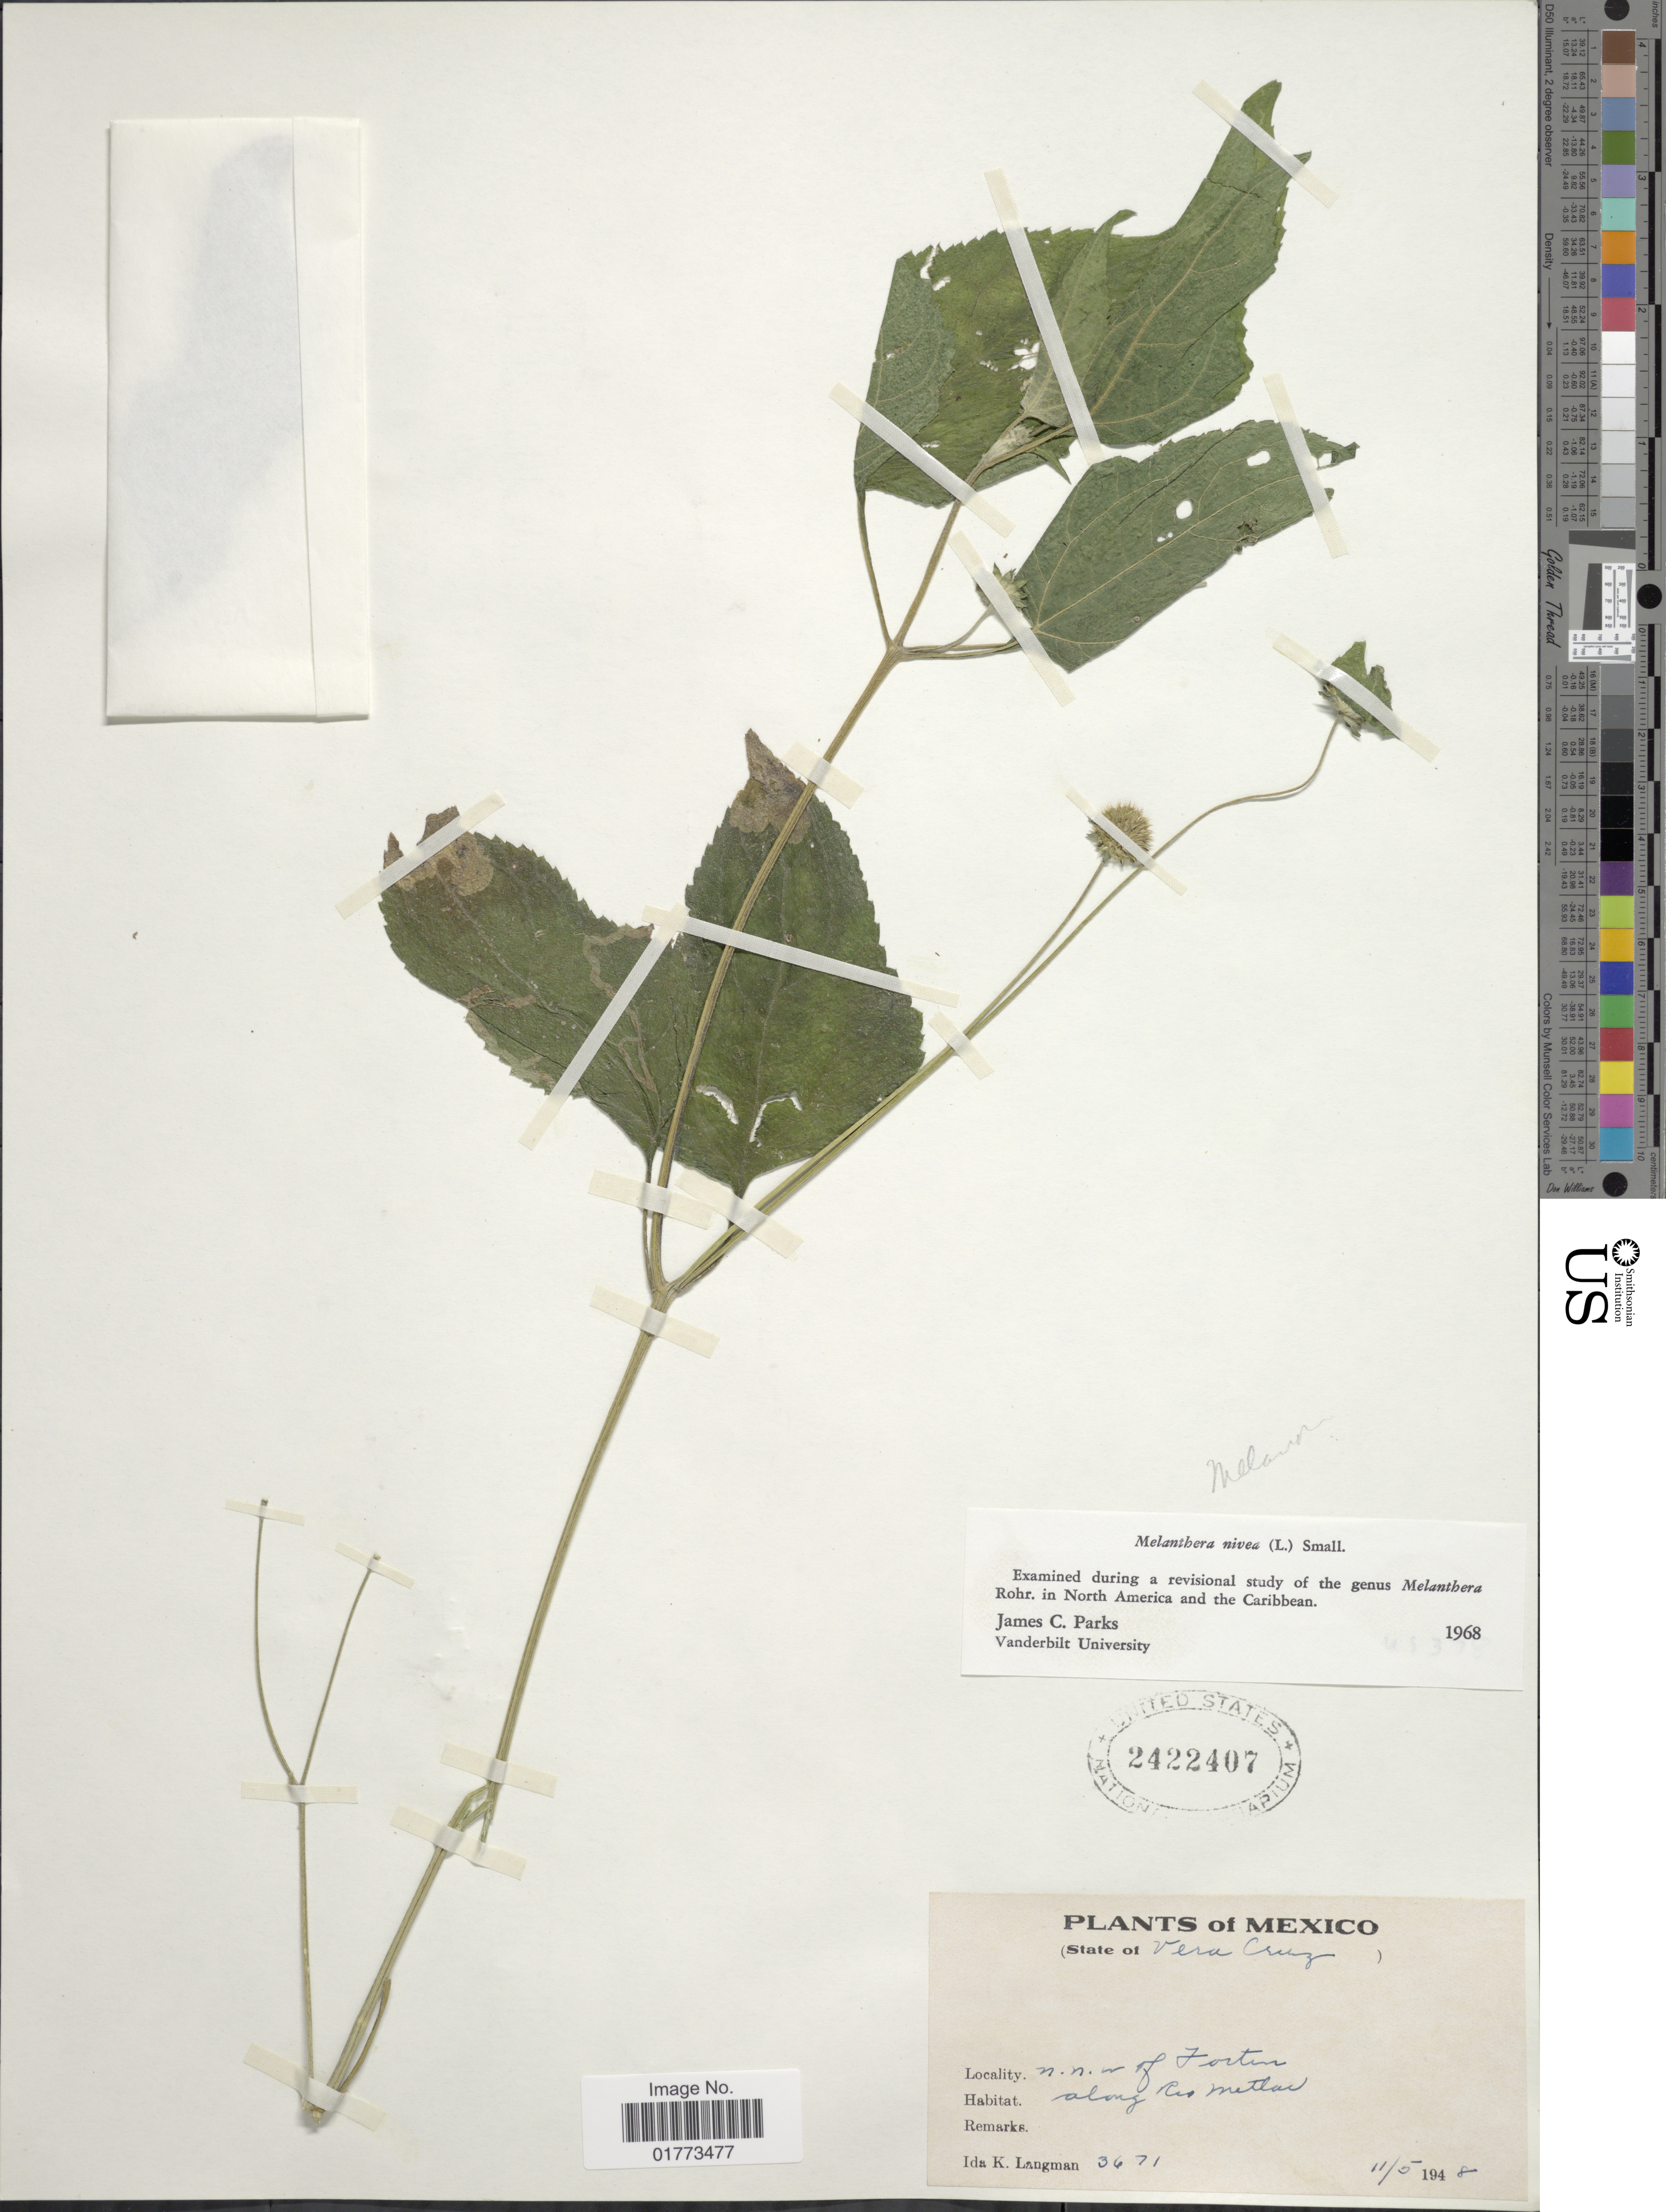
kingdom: Plantae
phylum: Tracheophyta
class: Magnoliopsida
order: Asterales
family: Asteraceae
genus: Melanthera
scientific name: Melanthera nivea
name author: (L.) Small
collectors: I. K. Langman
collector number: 3671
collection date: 1948-05-11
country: Mexico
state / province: Veracruz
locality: N.N.W. of Fortín, along Rio Metlac, Vera Cruz.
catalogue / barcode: US 2422407